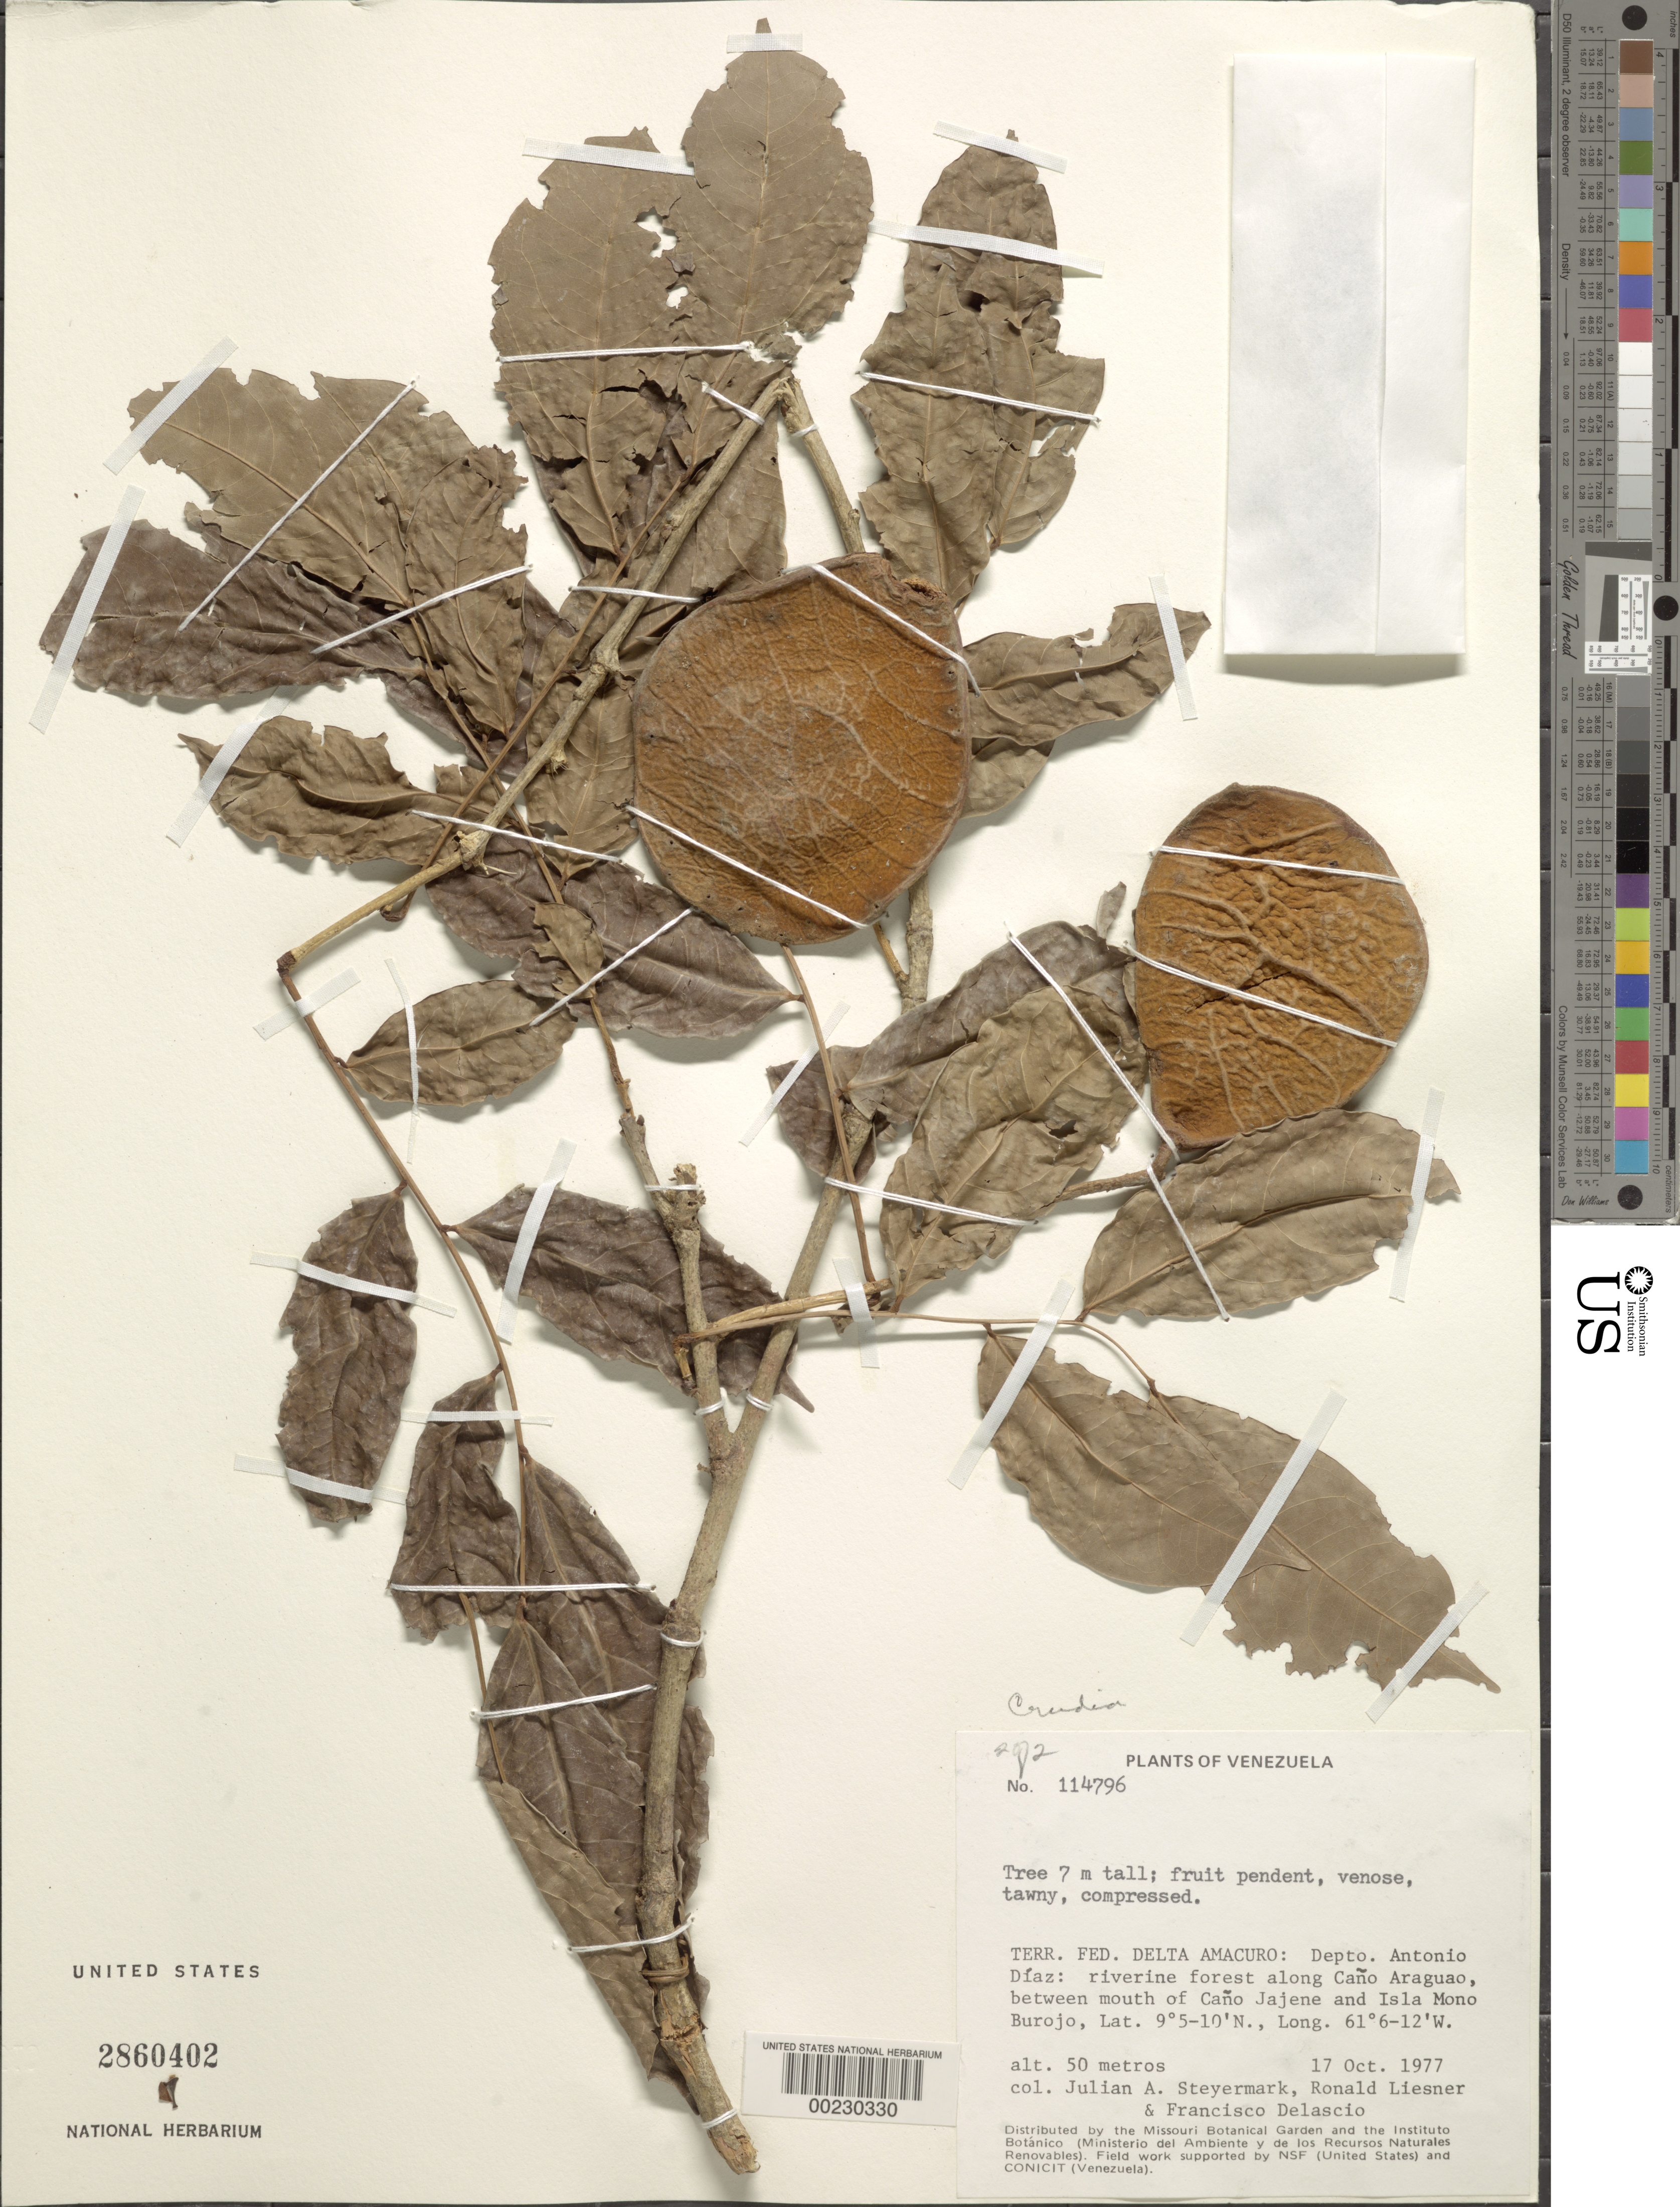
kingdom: Plantae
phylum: Tracheophyta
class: Magnoliopsida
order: Fabales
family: Fabaceae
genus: Crudia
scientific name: Crudia glaberrima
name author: (Steud.) J.F. Macbr.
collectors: J. Steyermark, R. L. Liesner & F. Delascio C.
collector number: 114796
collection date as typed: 17 Oct 1977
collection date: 1977-10-17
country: Venezuela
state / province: Delta Amacuro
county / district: Antonio Diaz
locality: Along cano araguao, between mouth of cano jajene and isla mono burojo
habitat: Riverine forest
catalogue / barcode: US 2860402